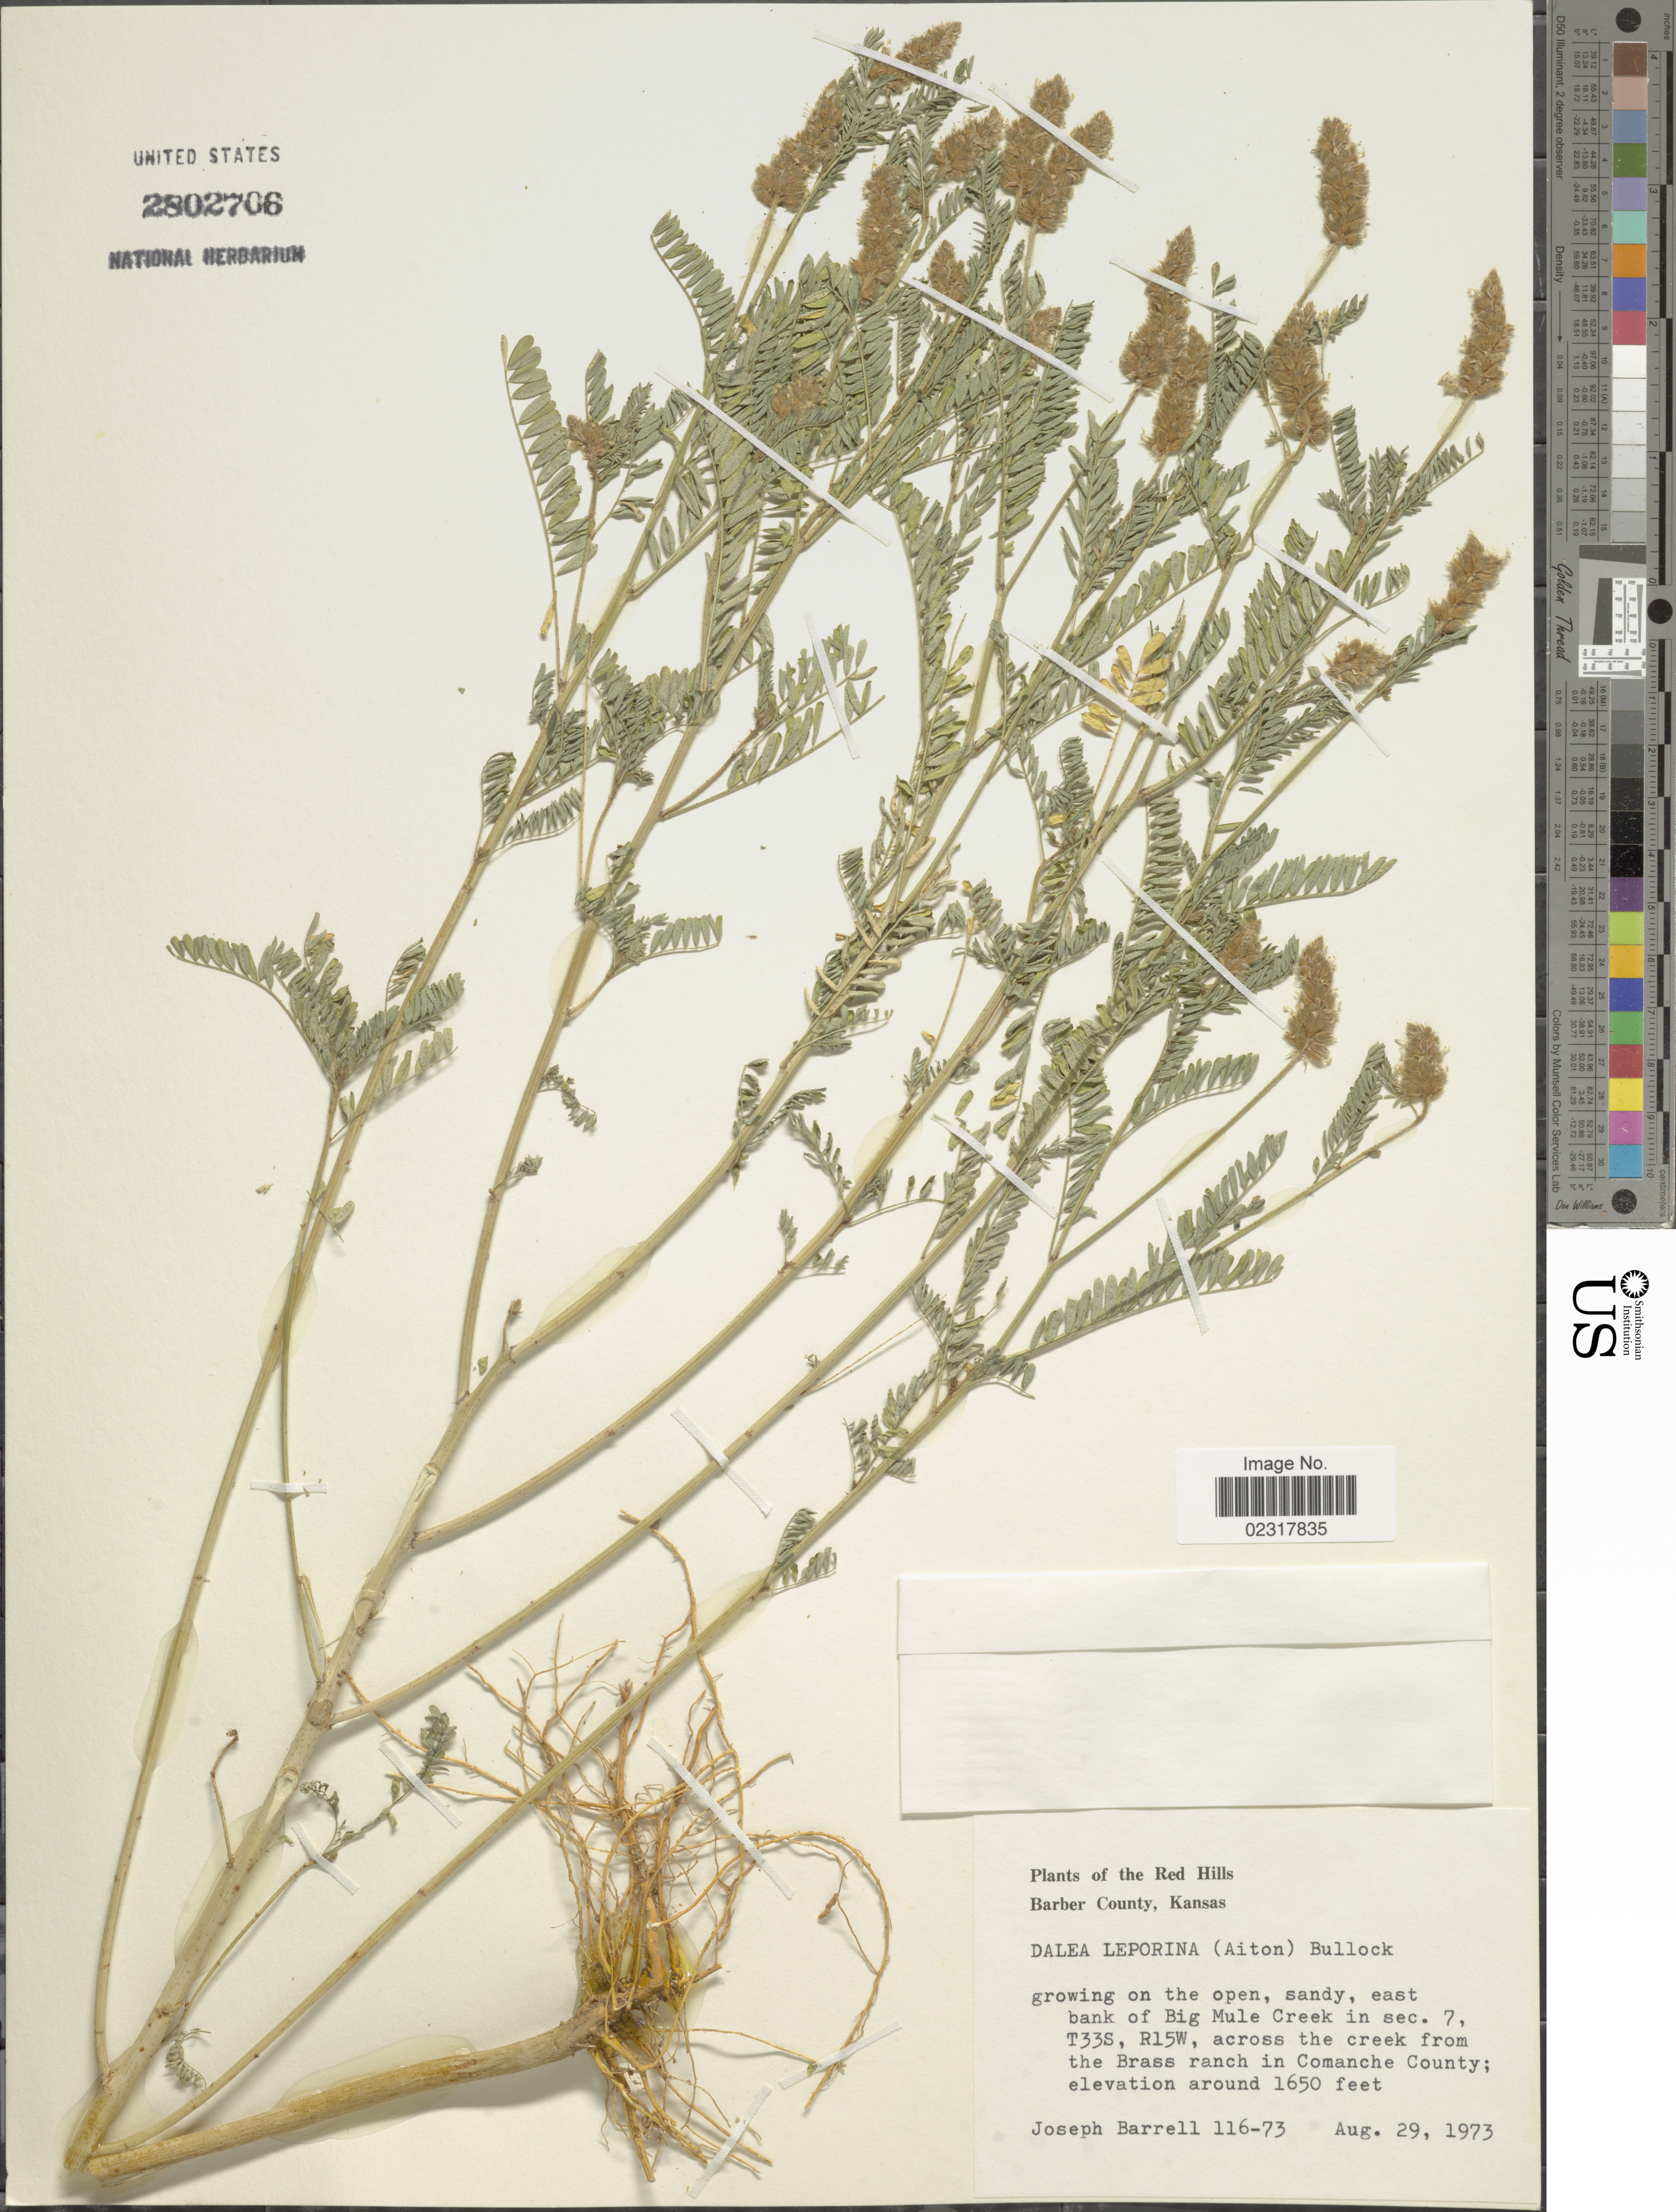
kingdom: Plantae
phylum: Tracheophyta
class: Magnoliopsida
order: Fabales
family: Fabaceae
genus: Dalea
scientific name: Dalea leporina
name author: (Aiton) Bullock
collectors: J. Barrell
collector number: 116-73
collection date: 1973-08-29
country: United States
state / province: Kansas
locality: Red Hills Barber County. Growing on the open, sandy, east bank of Big Mule Creek in sec. 7, T33S, R15W, across the creek from the Brass ranch in Comanche County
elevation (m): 503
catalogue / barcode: US 2802706